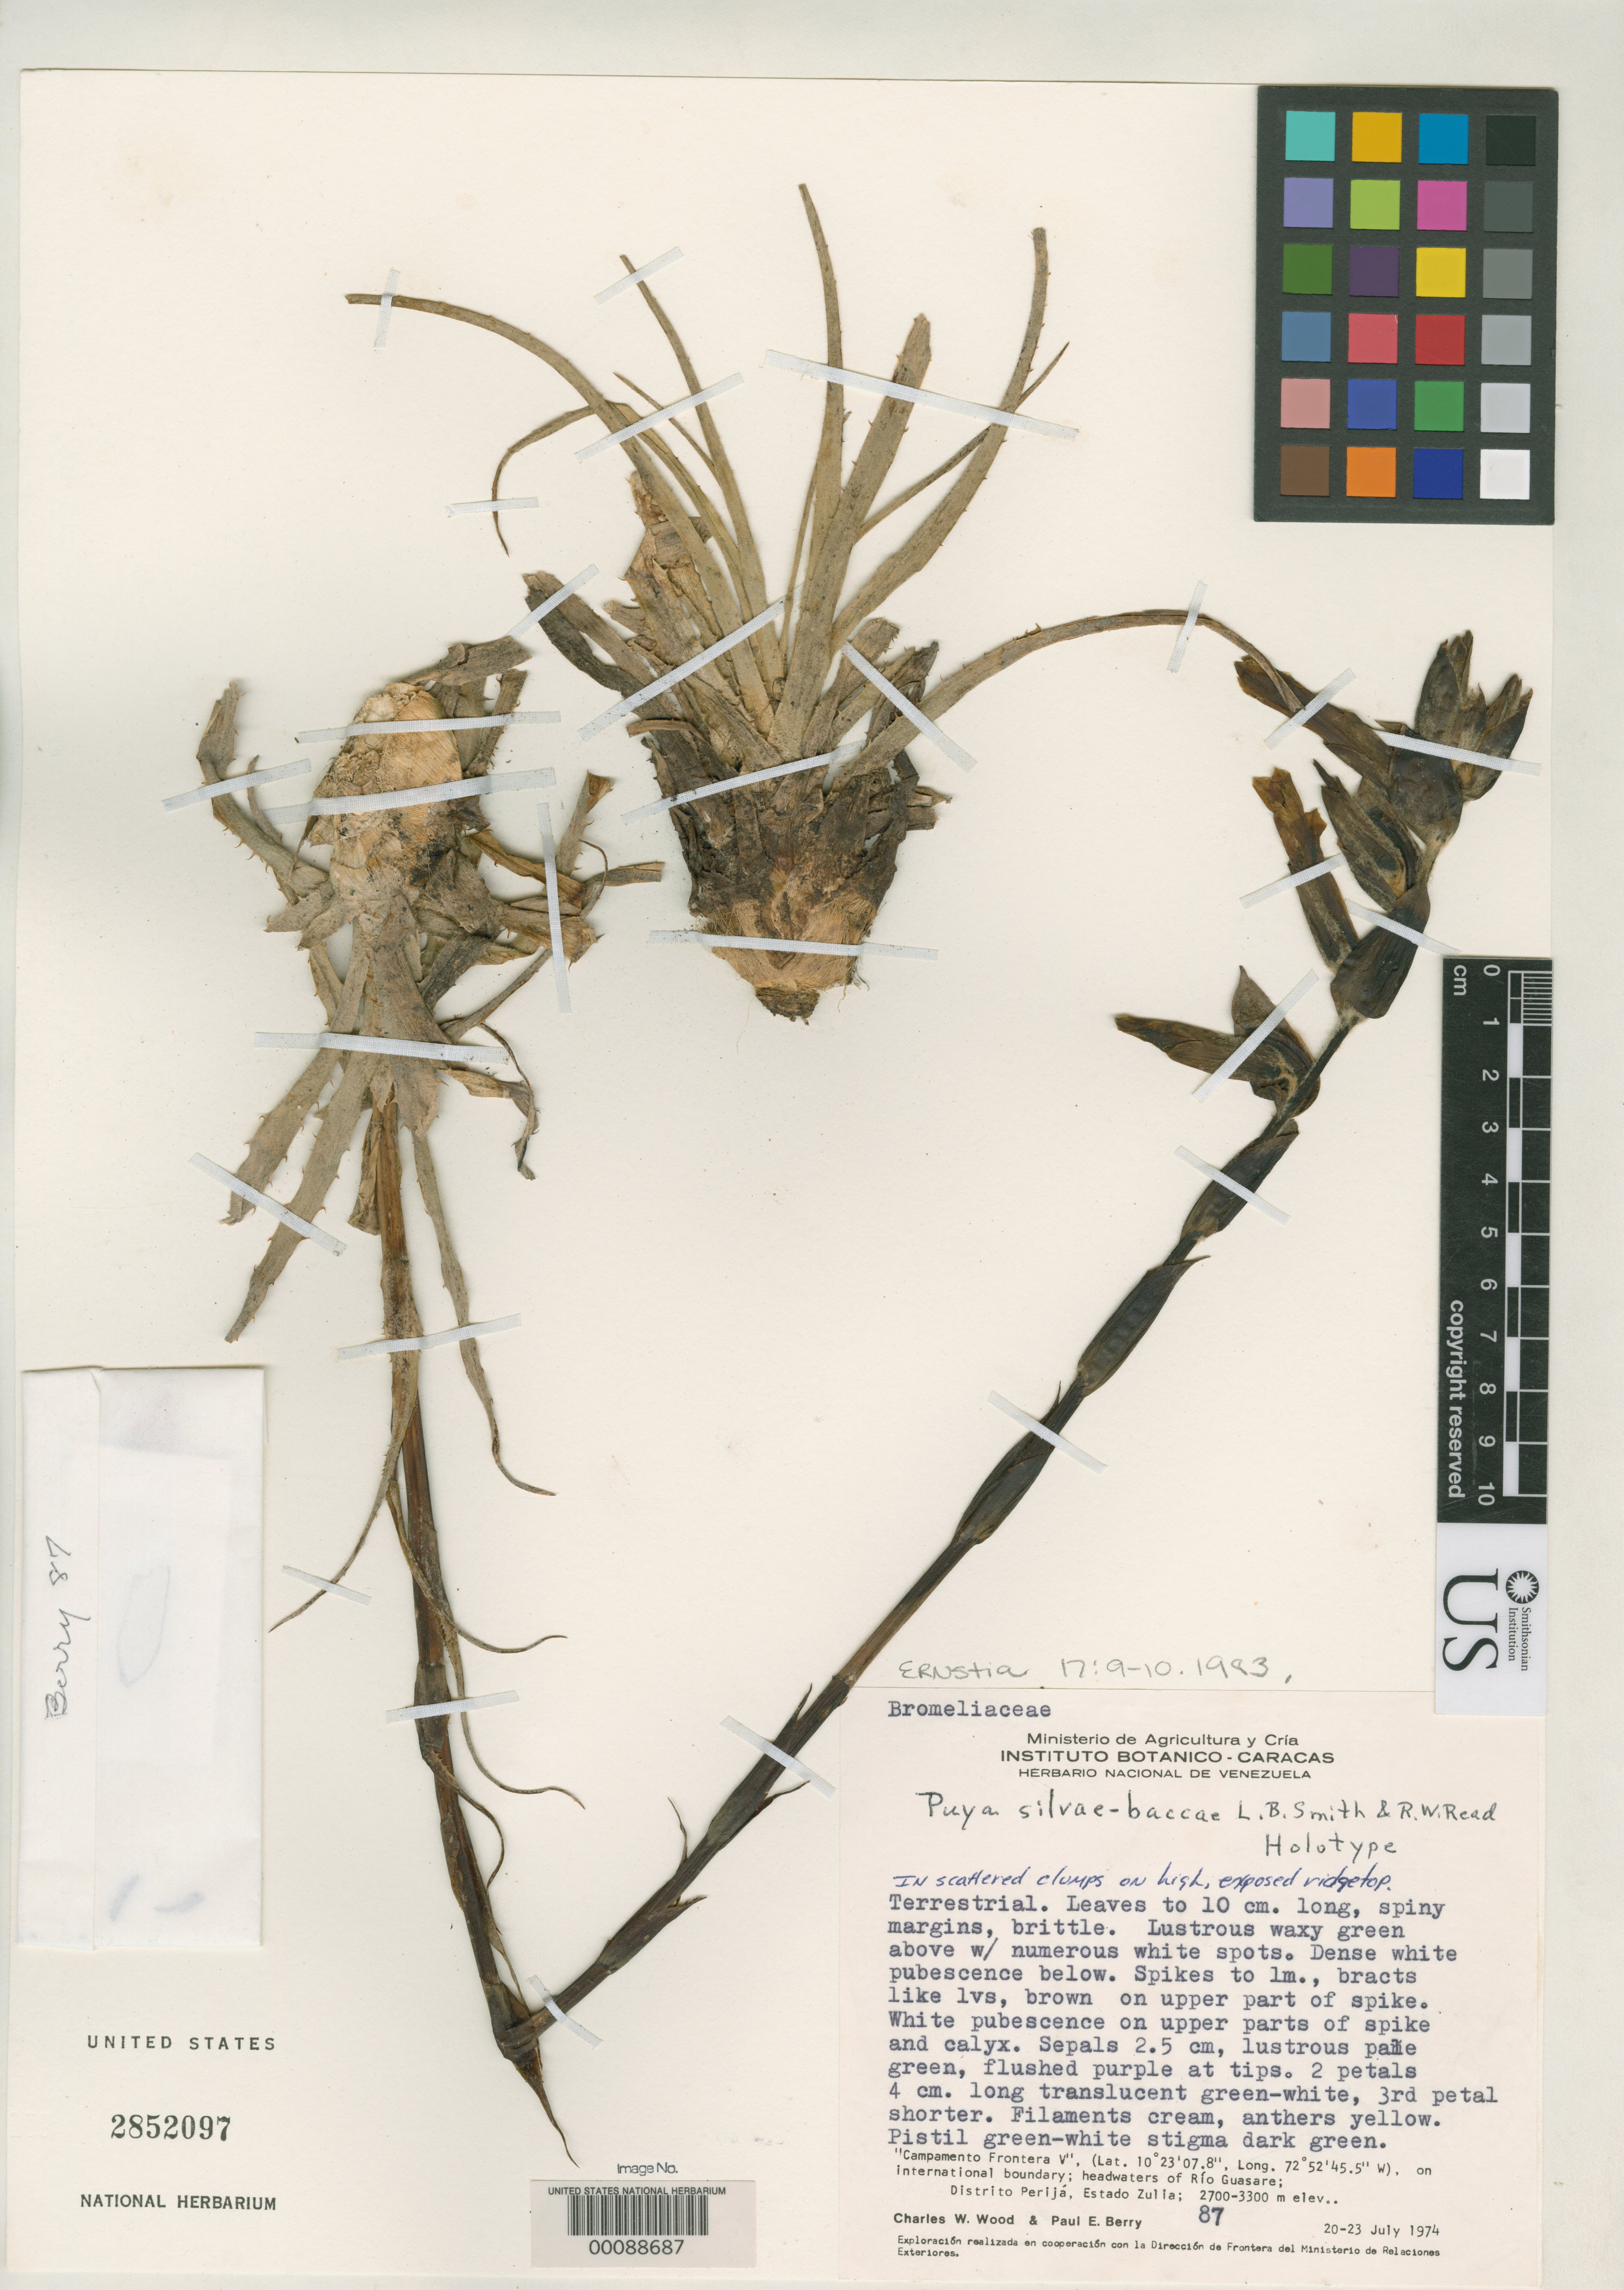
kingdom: Plantae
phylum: Tracheophyta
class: Liliopsida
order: Poales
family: Bromeliaceae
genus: Puya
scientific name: Puya silvae-baccae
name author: L.B. Sm. & Read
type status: Holotype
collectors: C. Wood & P. E. Berry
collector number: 87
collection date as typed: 20 Jul 1974 to 23 Jul 1974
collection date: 1974-07-20/1974-07-23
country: Venezuela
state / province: Zulia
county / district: Machiques de Perijá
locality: Headwaters of Rio Guasare.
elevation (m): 2700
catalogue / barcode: US 2852097